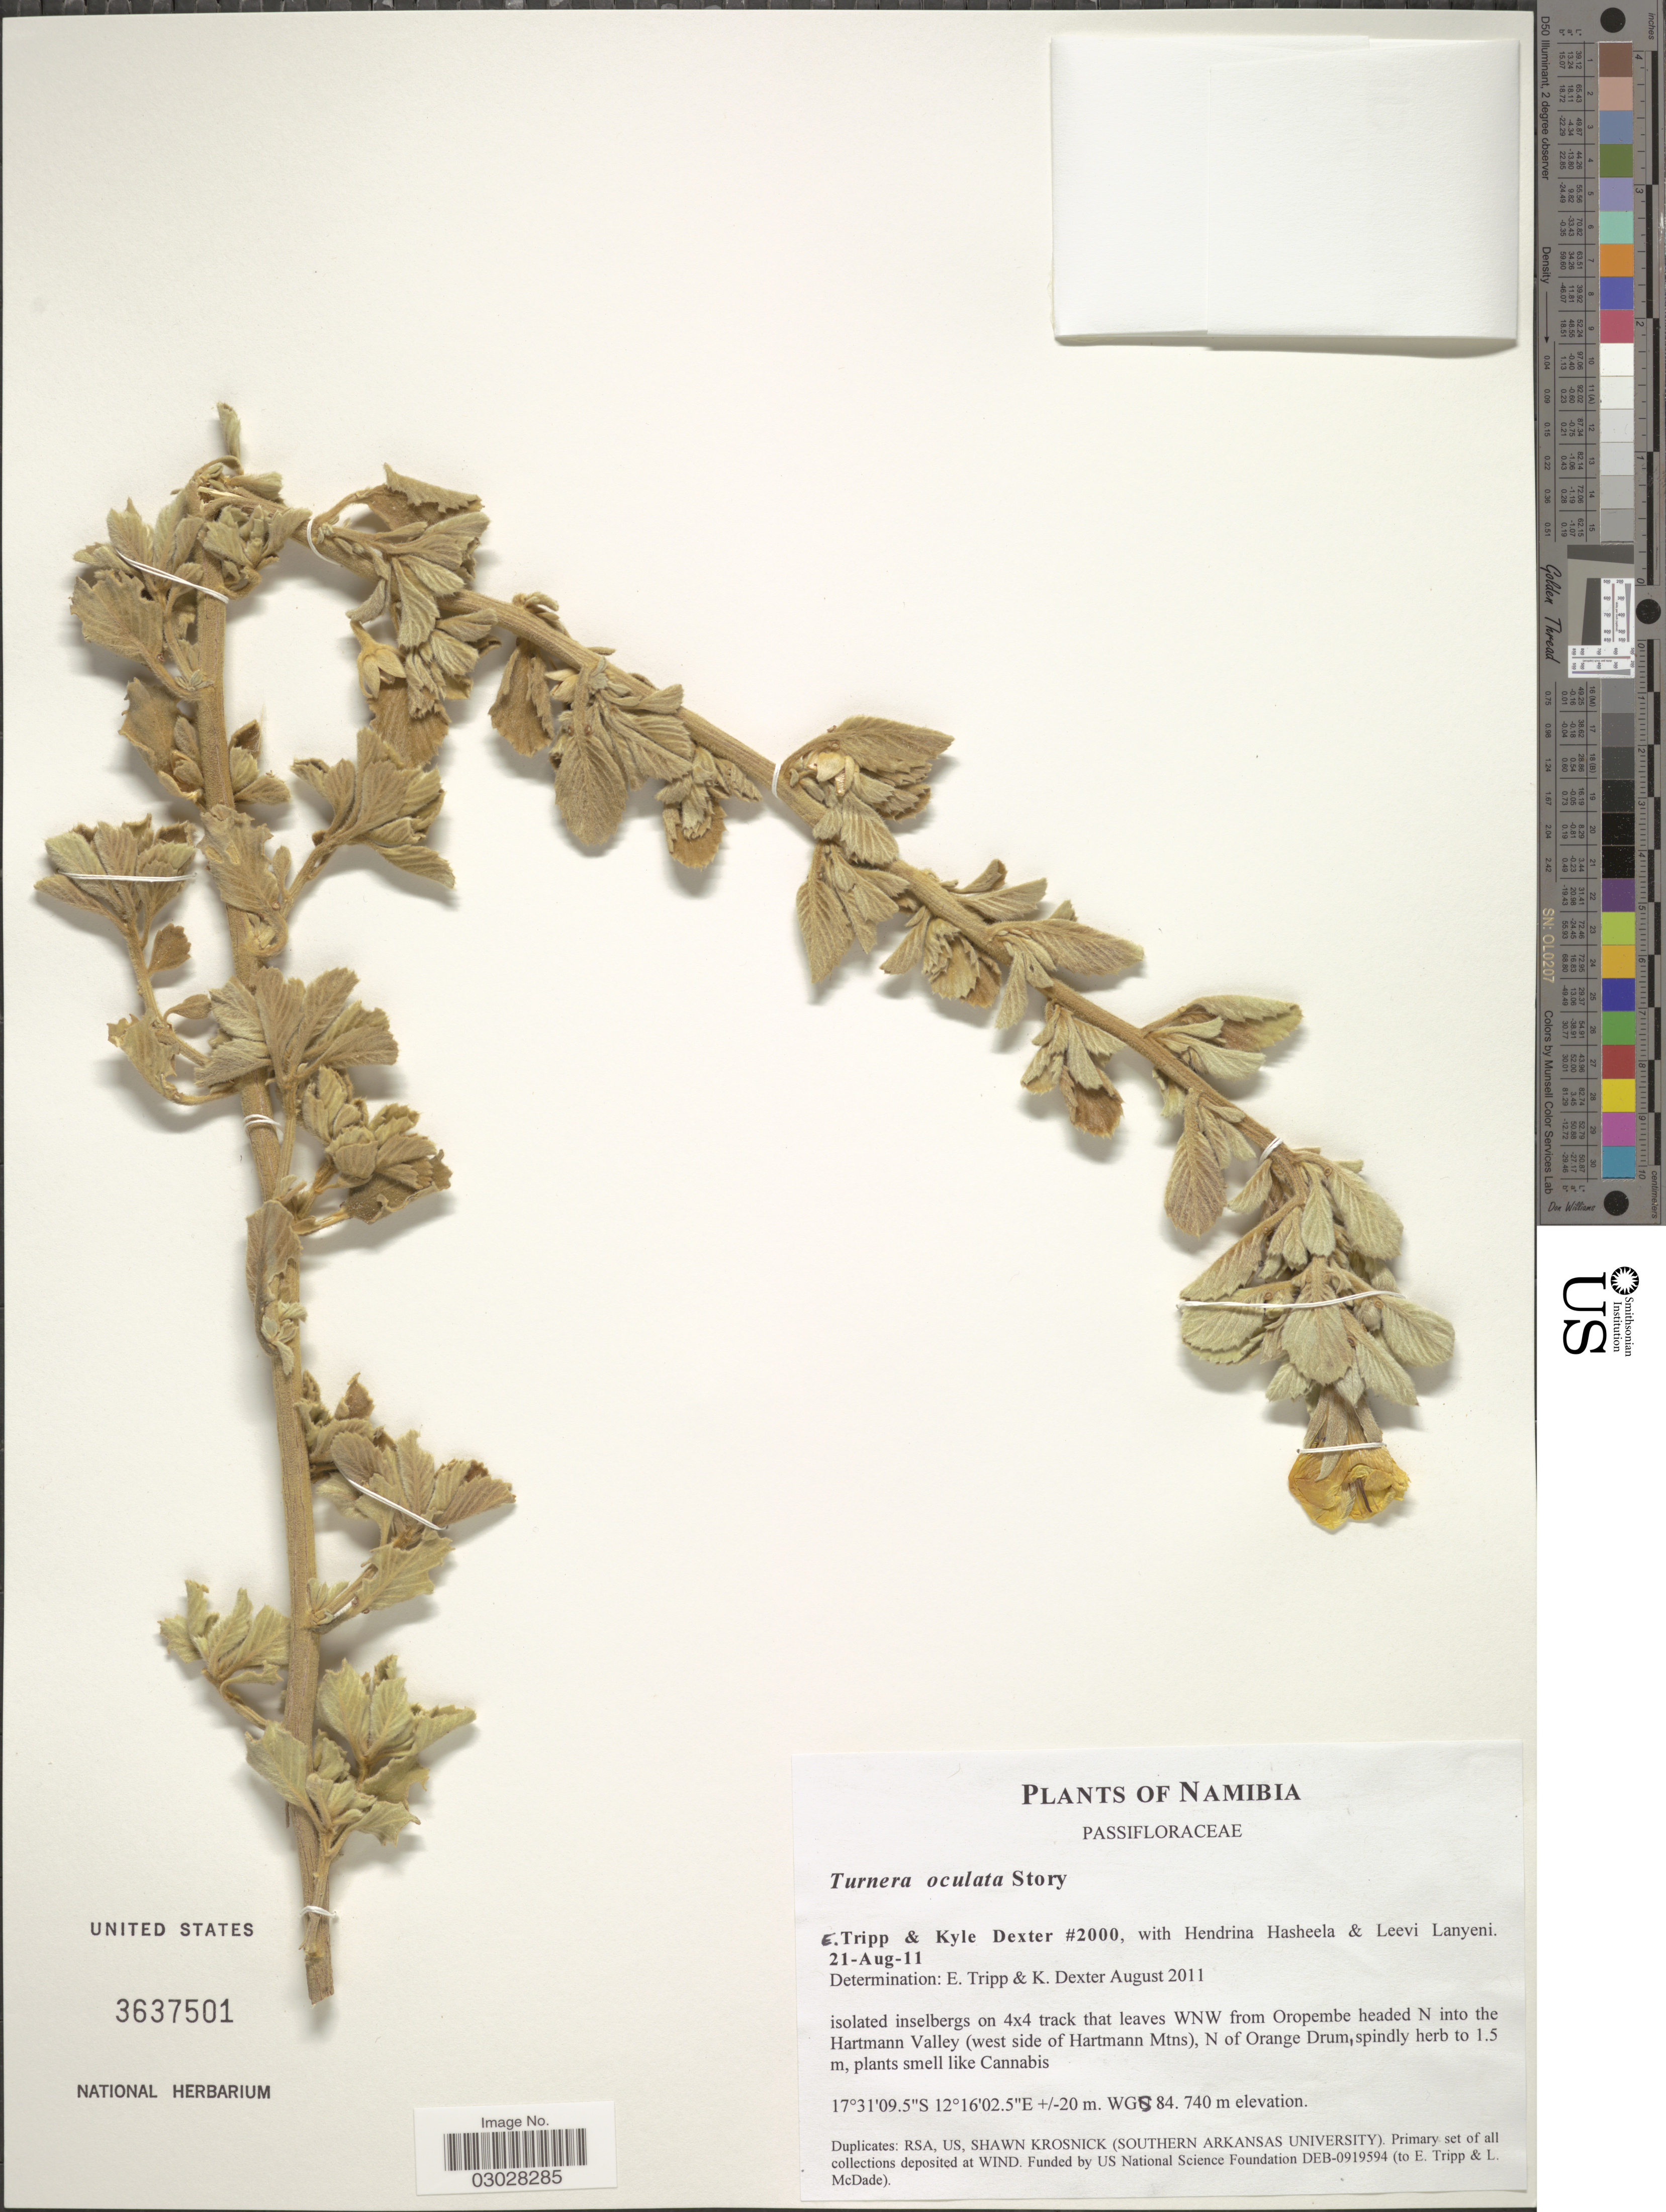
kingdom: Plantae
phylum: Tracheophyta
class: Magnoliopsida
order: Malpighiales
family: Turneraceae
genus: Turnera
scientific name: Turnera oculata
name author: Story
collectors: E. Tripp, K. Dexter, H. Hasheela & L. Lanyeni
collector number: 2000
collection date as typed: Transcribed d/m/y: 21/8/11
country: Namibia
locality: Isolated inselbergs on 4x4 track that leaves WNW from Oropembe headed N into the Hartmann Valley (west side of Hartmann Mtns), N of Orange Drum. WGS 84.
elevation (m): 740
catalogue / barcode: US 3637501